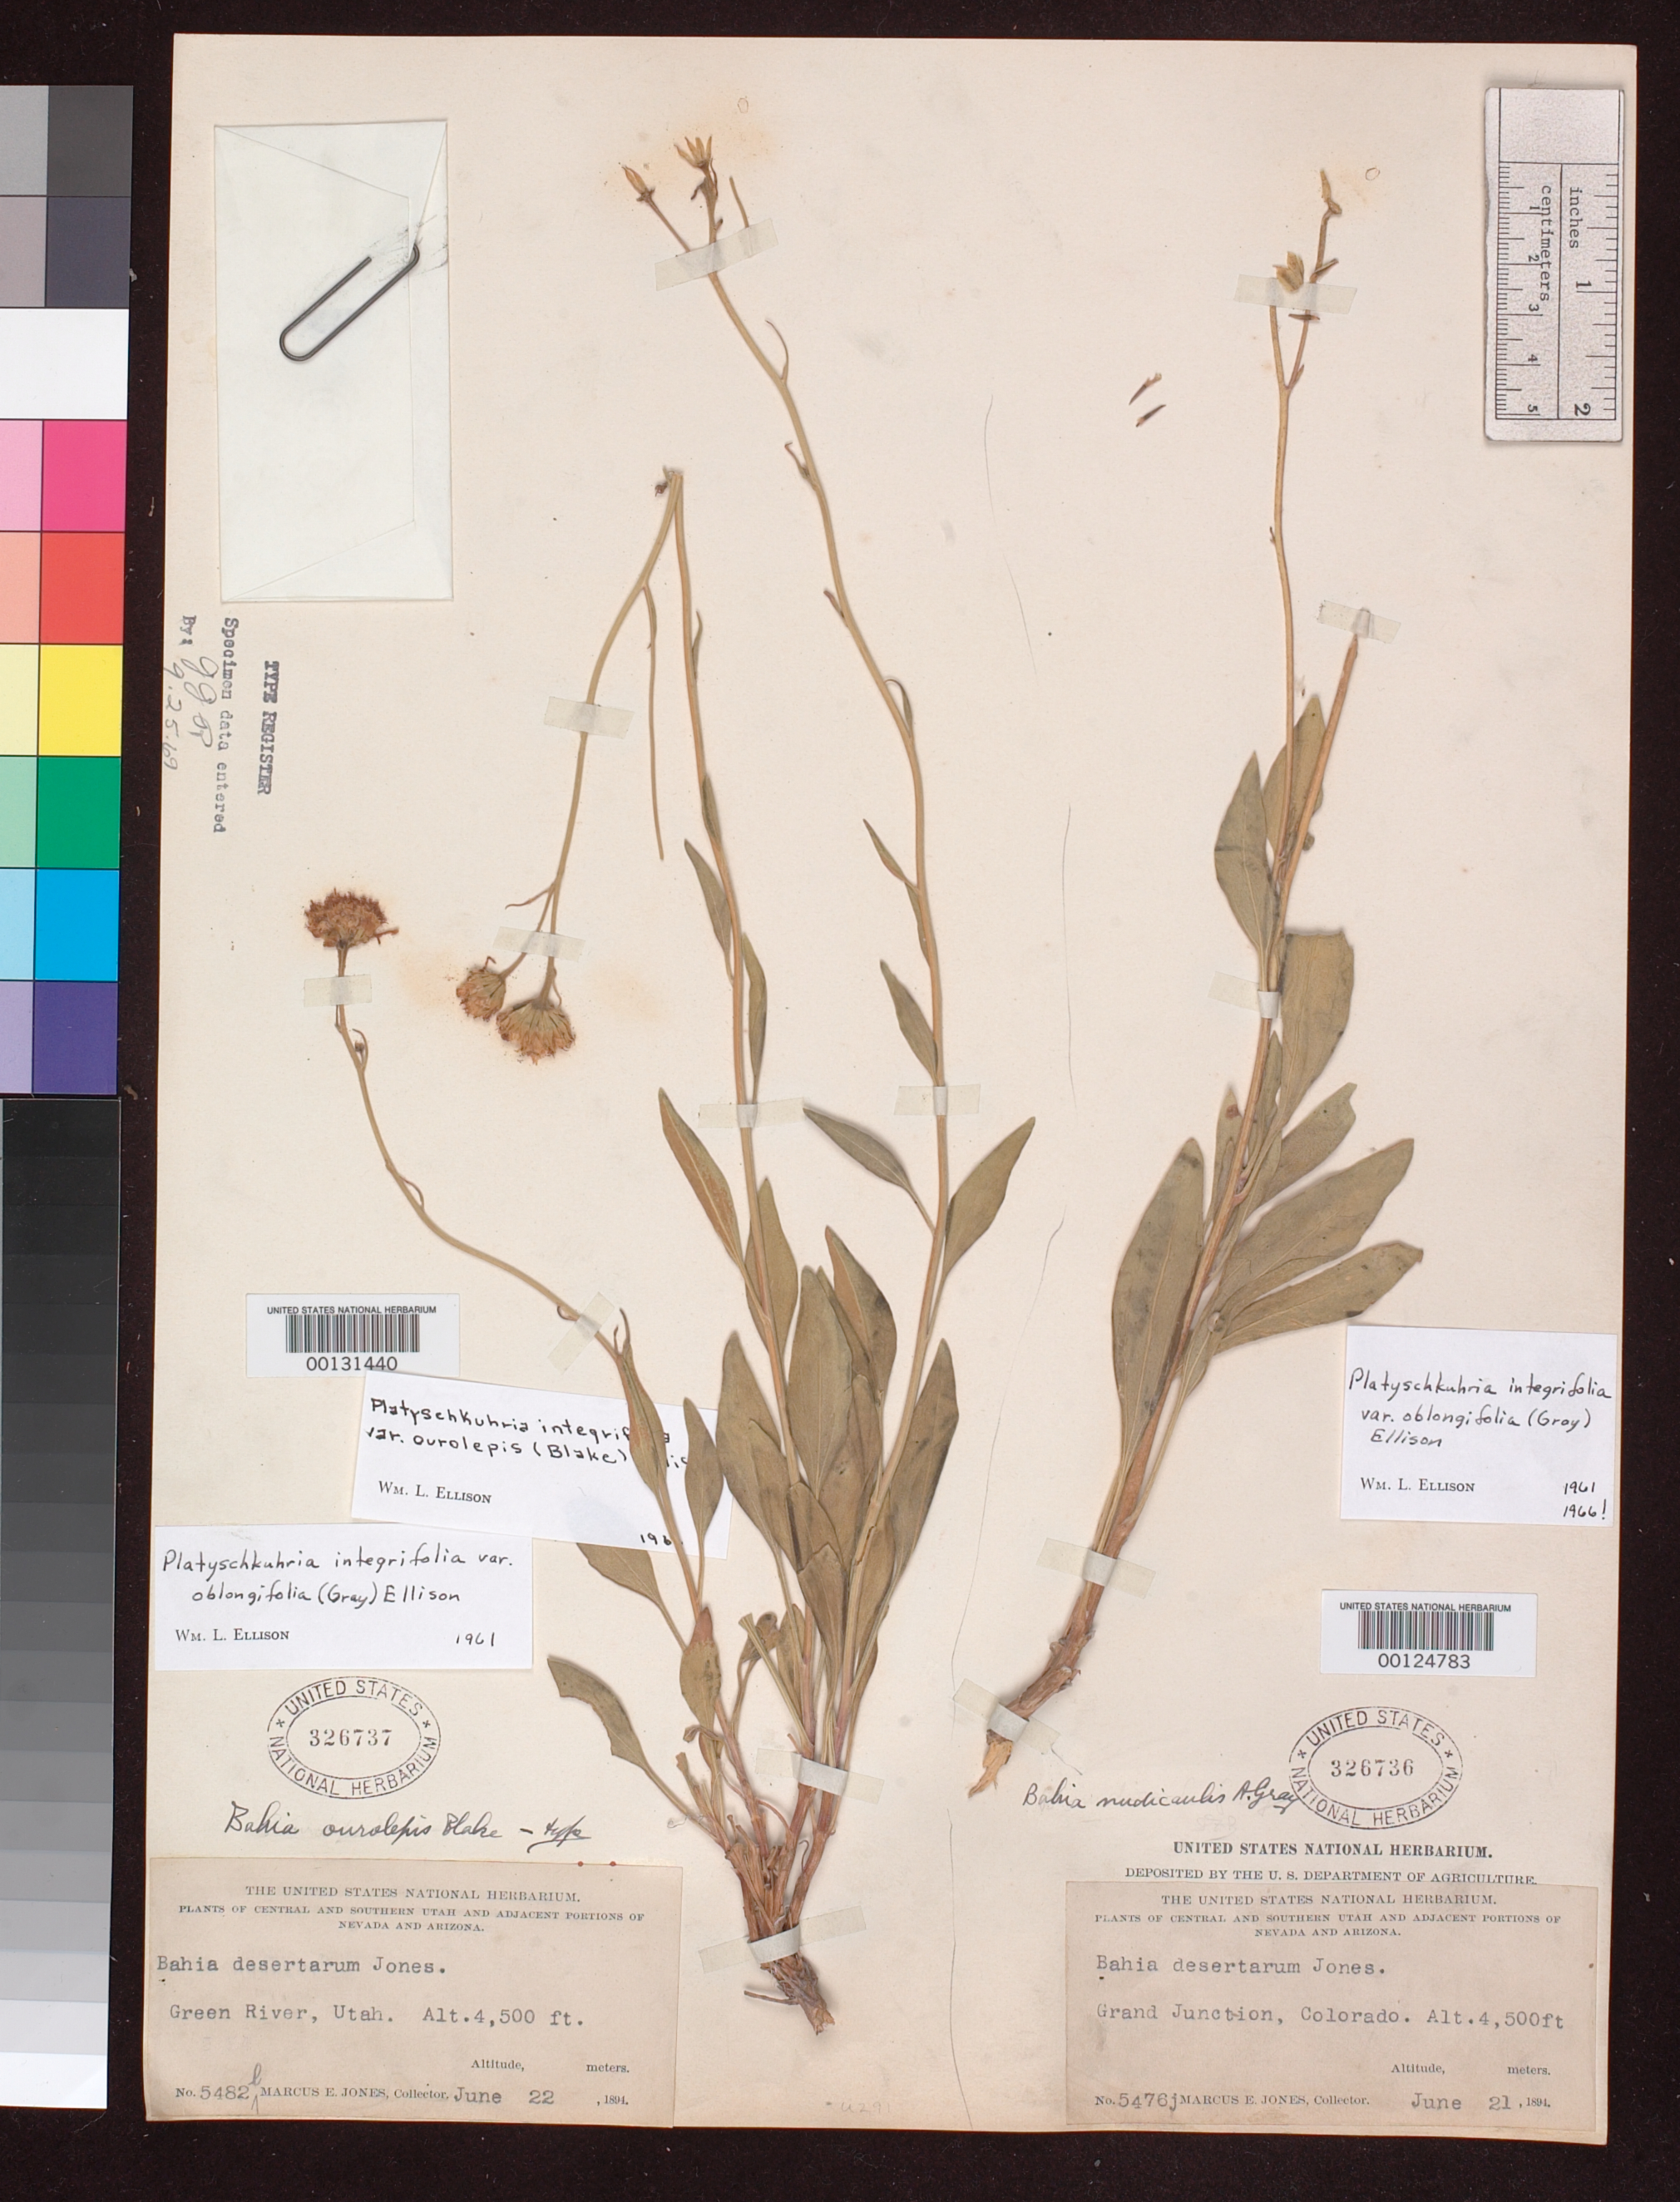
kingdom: Plantae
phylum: Tracheophyta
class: Magnoliopsida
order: Asterales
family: Asteraceae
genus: Bahia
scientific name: Bahia ourolepis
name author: S.F. Blake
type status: Holotype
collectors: M. E. Jones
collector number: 5482l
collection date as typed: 22 Jun 1894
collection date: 1894-06-22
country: United States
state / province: Utah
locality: Green River.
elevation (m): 1370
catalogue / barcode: US 326737